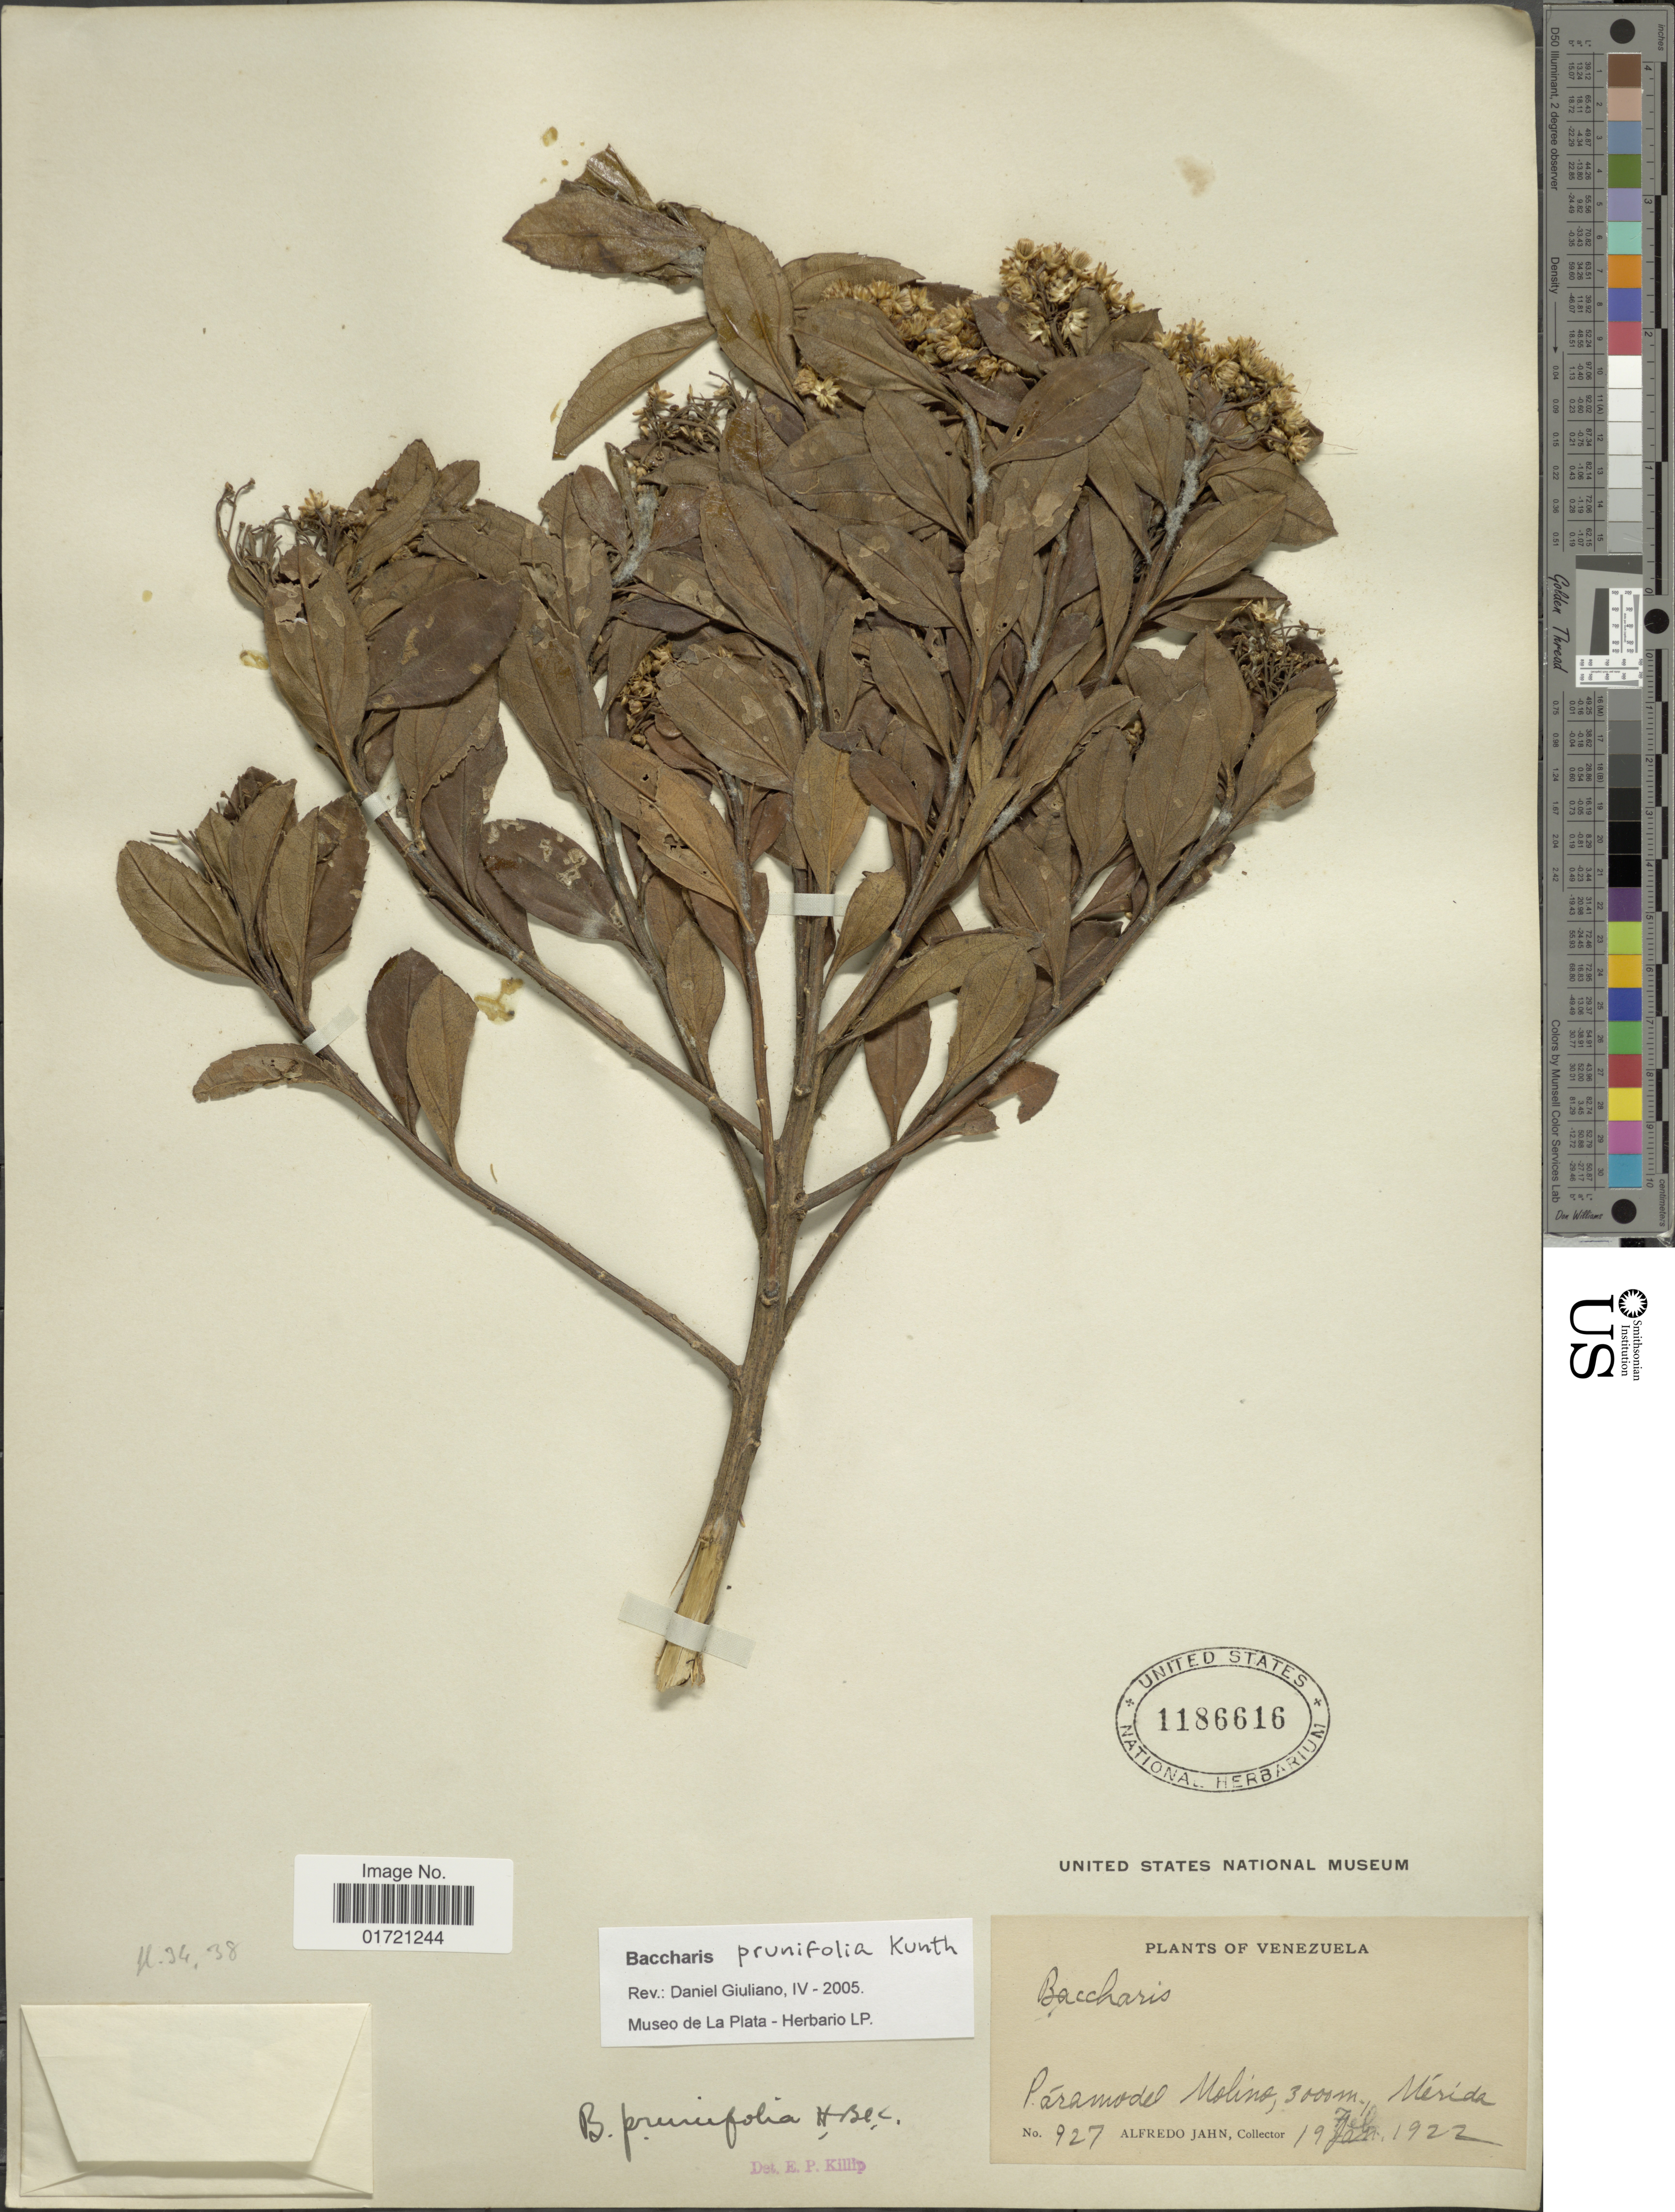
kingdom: Plantae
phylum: Tracheophyta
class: Magnoliopsida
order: Asterales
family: Asteraceae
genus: Baccharis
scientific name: Baccharis prunifolia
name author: Kunth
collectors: A. Jahn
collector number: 927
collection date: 1922-02-19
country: Venezuela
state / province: Mérida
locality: Páramo del Molino, Mérida.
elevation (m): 3000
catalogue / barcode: US 1186616